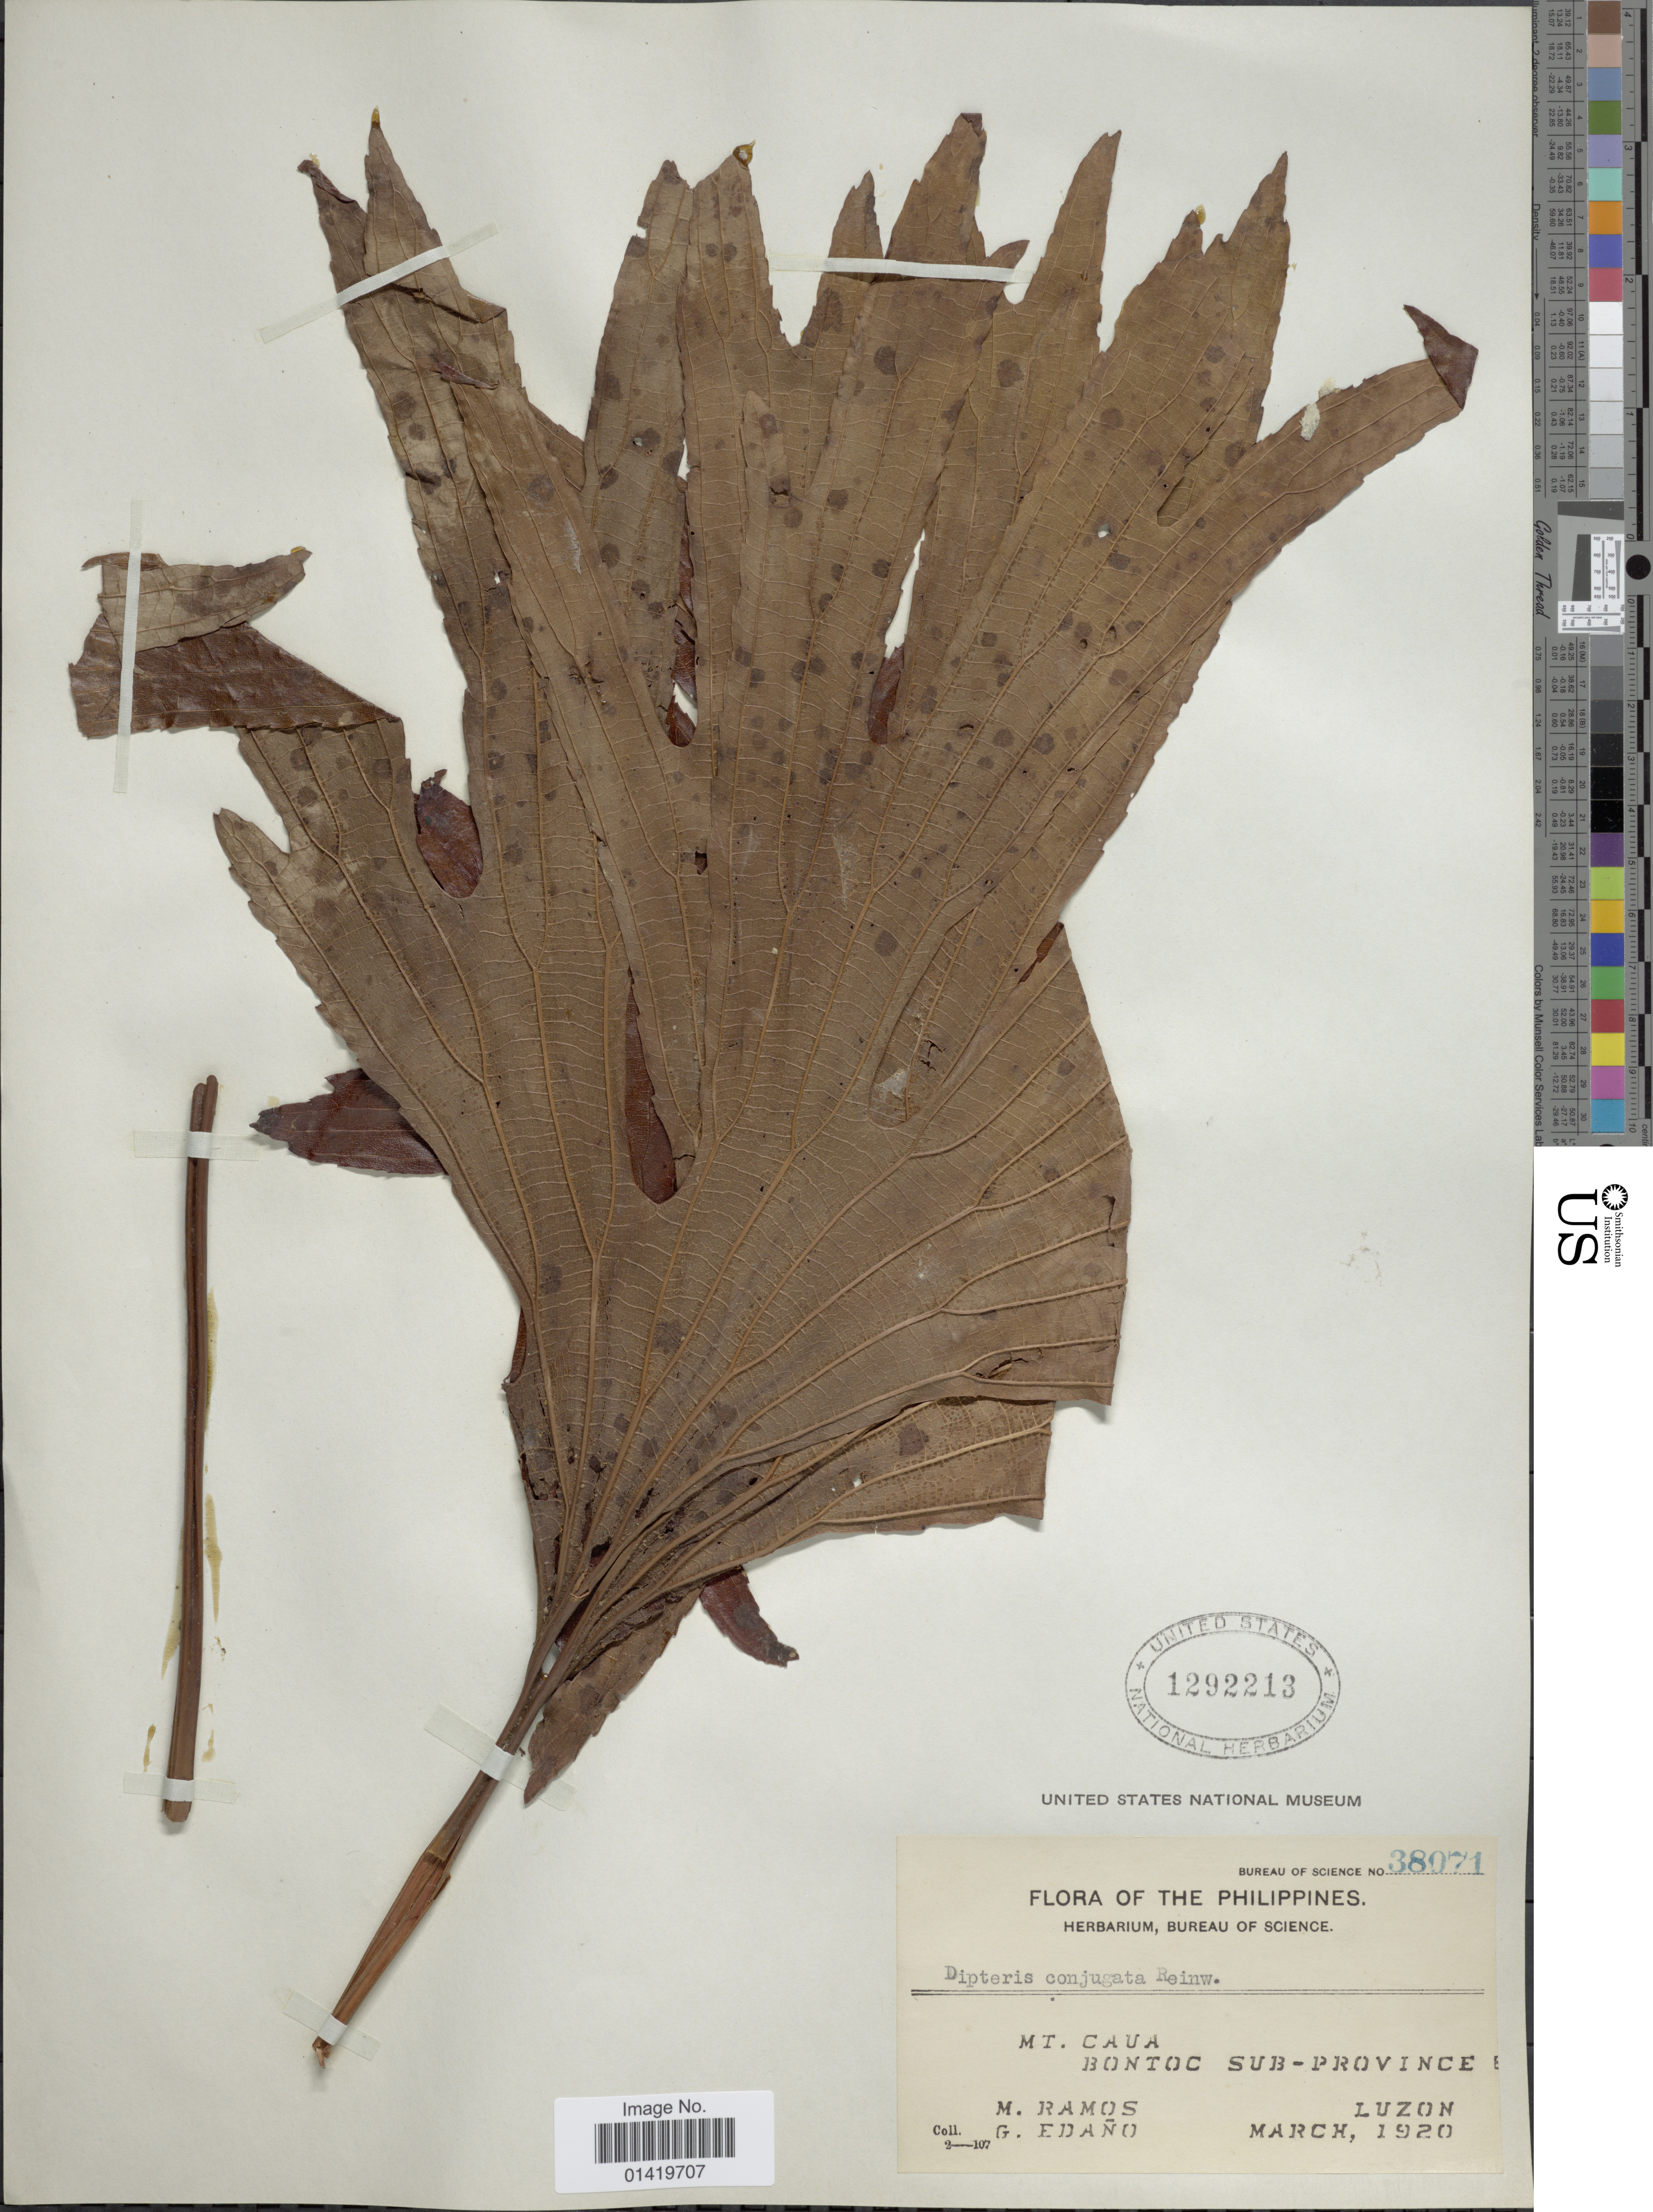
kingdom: Plantae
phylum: Tracheophyta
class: Polypodiopsida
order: Gleicheniales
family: Dipteridaceae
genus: Dipteris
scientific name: Dipteris conjugata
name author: Reinw.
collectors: M. Ramos & G. Edaño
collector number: Bureau of Science 38071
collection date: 1920-03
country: Philippines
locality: Mt. Caua. Bontoc sub-province, Luzon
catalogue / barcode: US 1292213